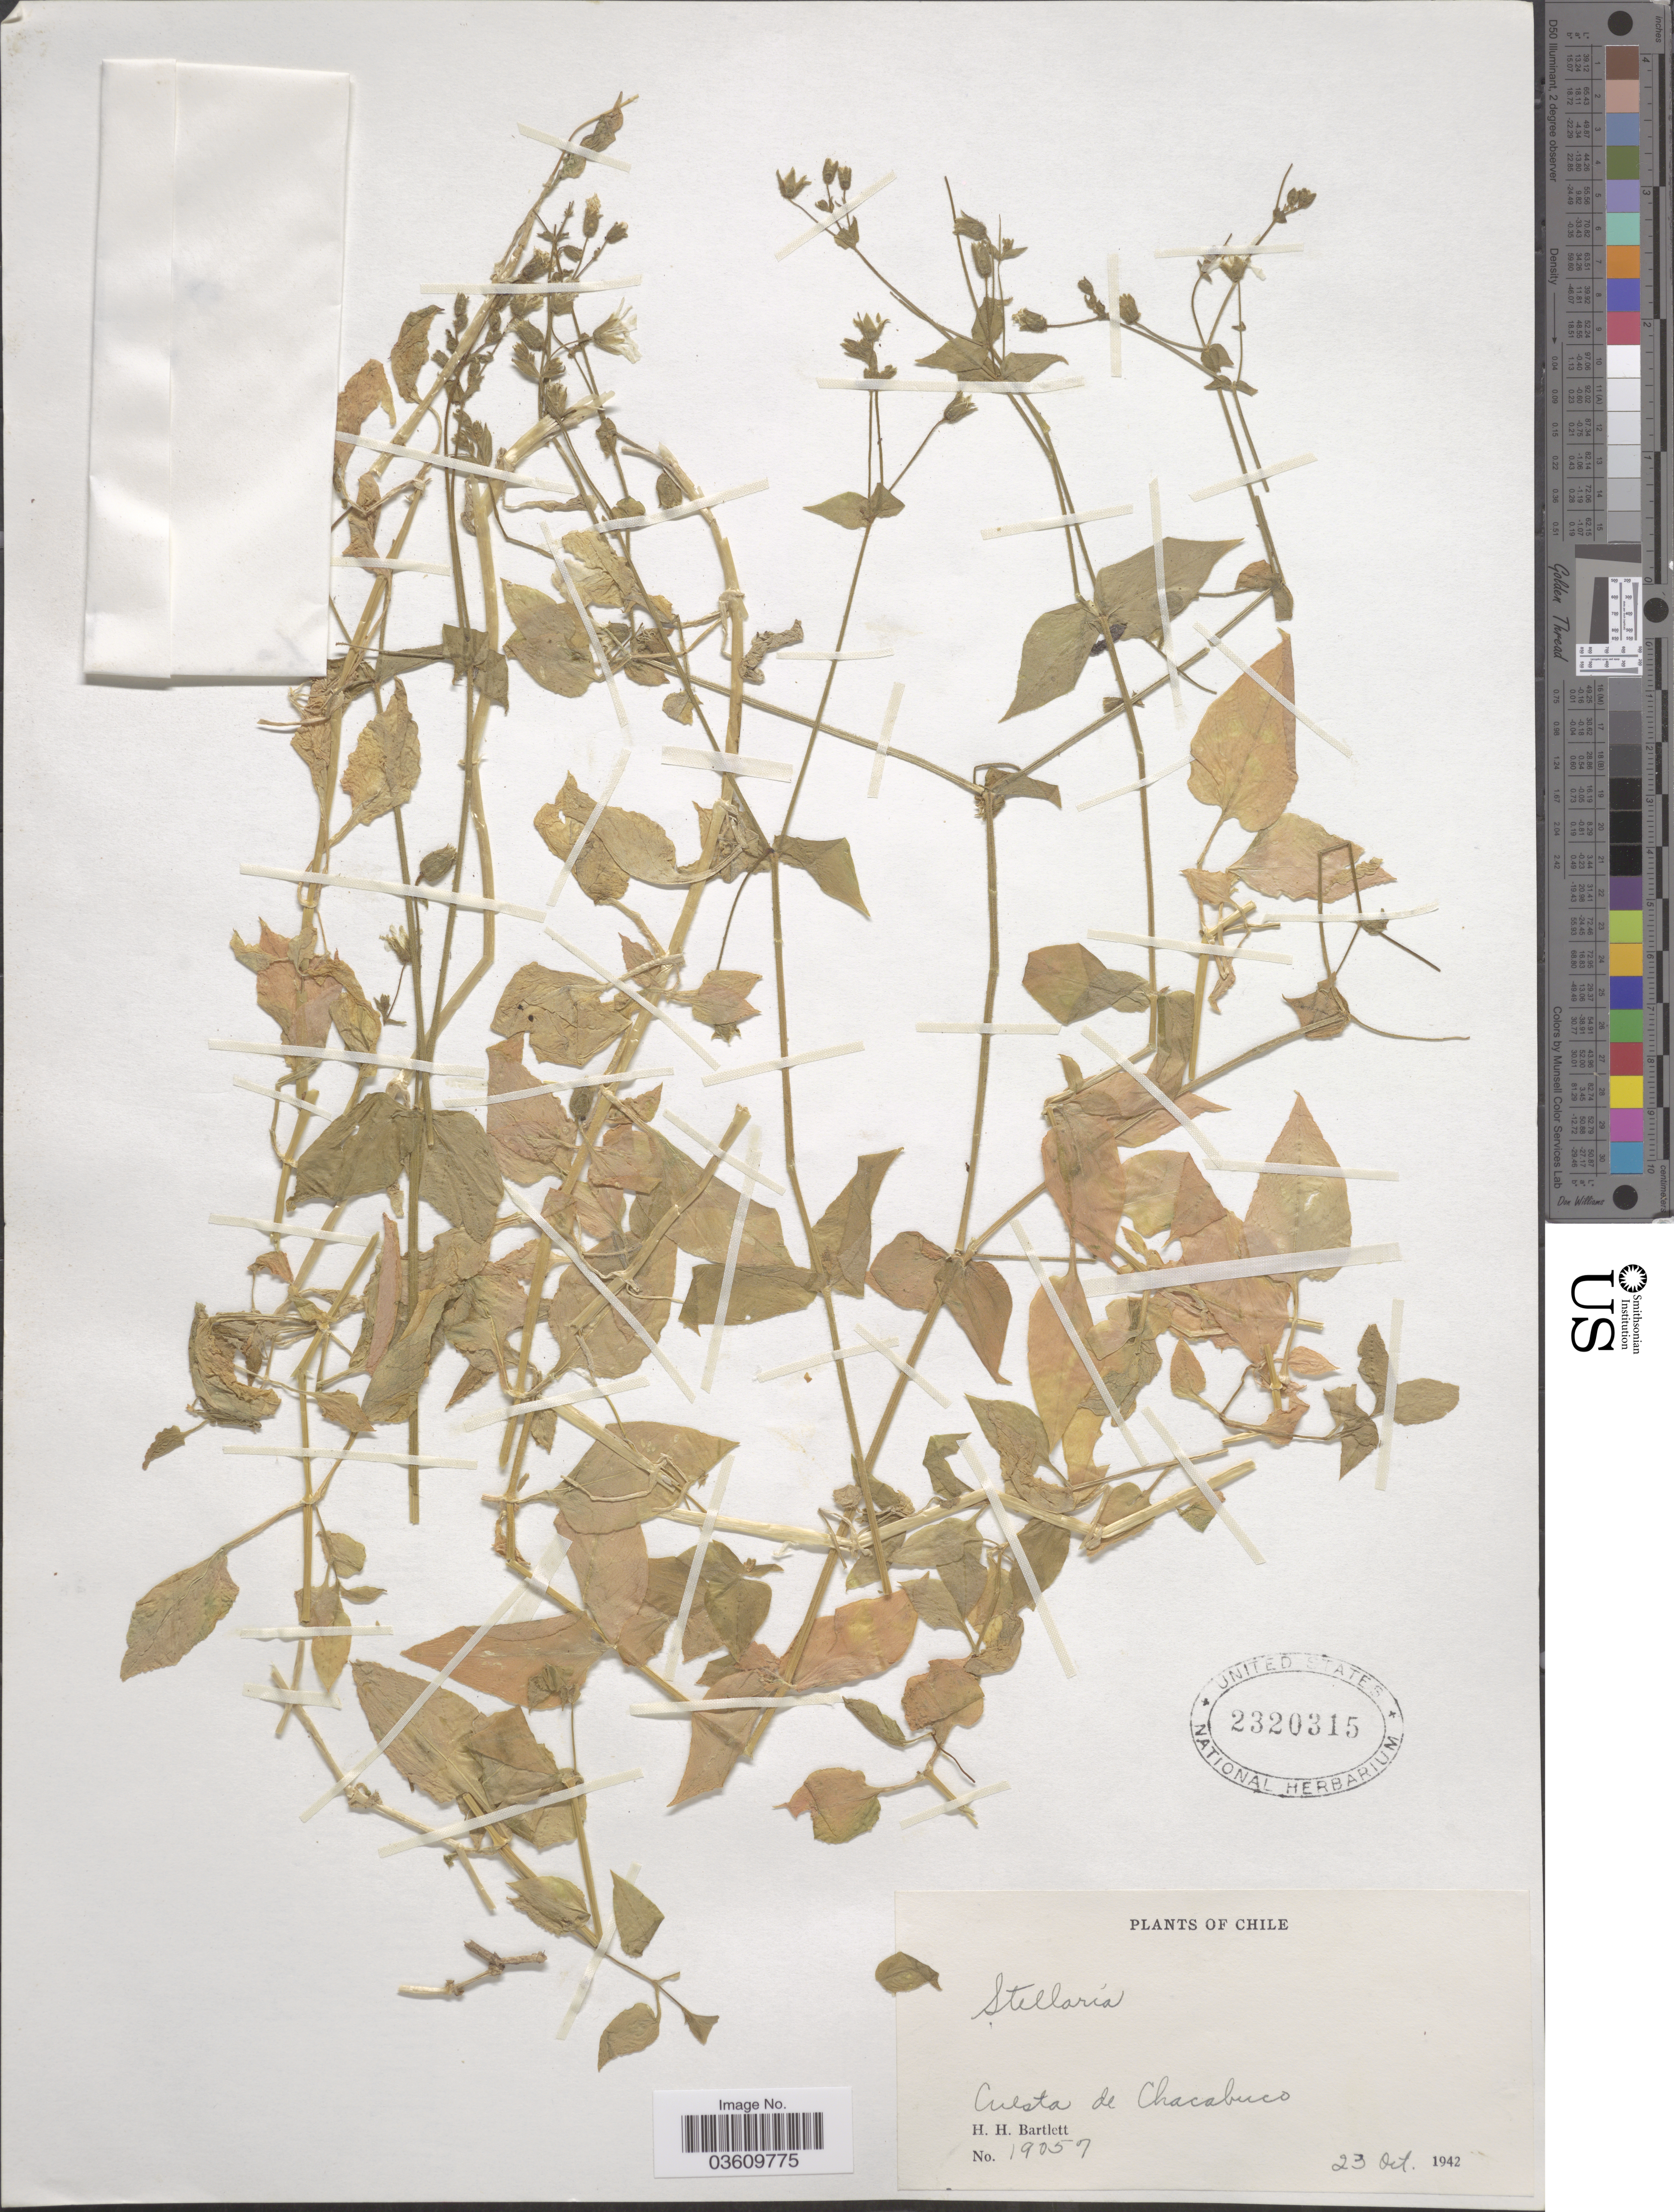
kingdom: Plantae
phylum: Tracheophyta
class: Magnoliopsida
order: Caryophyllales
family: Caryophyllaceae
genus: Stellaria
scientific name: Stellaria sp.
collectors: H. H. Bartlett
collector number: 19057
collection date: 1942-10-23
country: Chile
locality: Cuesta de Chacabuco.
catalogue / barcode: US 2320315